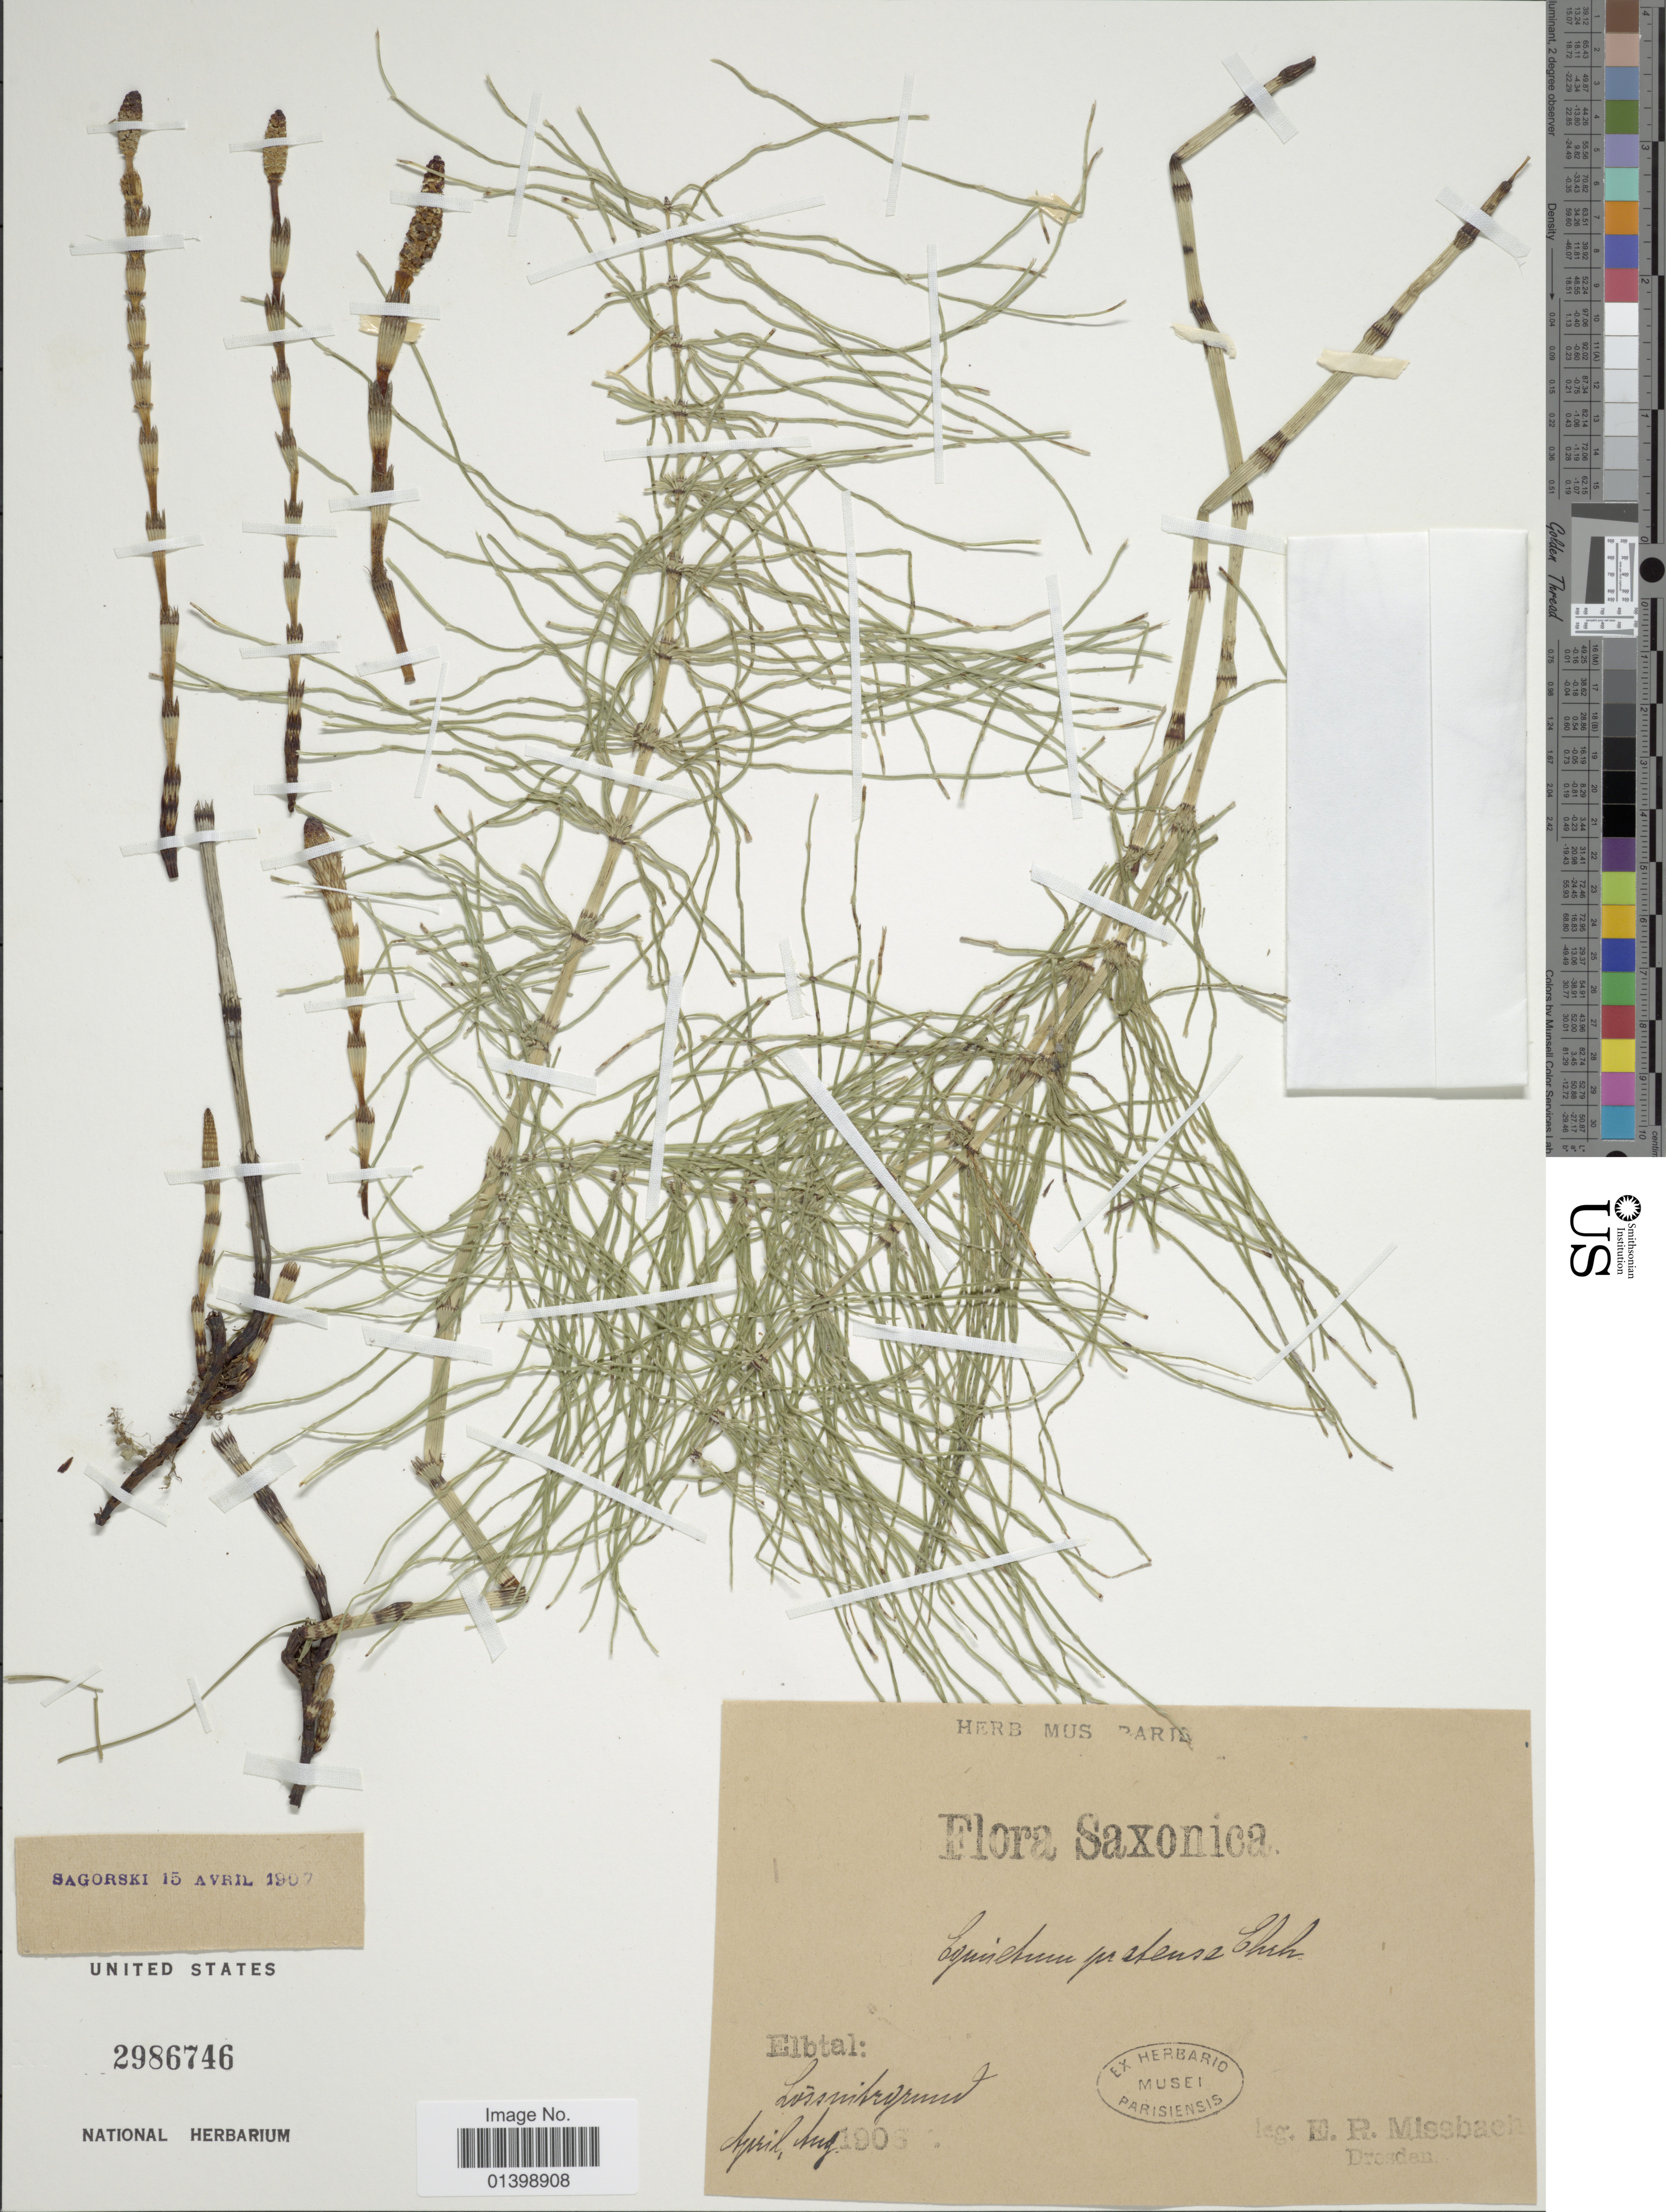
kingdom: Plantae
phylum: Tracheophyta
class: Polypodiopsida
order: Equisetales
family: Equisetaceae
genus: Equisetum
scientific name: Equisetum pratense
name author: Ehrh.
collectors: E. Missbach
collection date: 1906-04/1906-08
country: Germany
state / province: Hesse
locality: Saxonica, Elbtal: Lössmitzgrund [interpreted]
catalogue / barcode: US 2986746